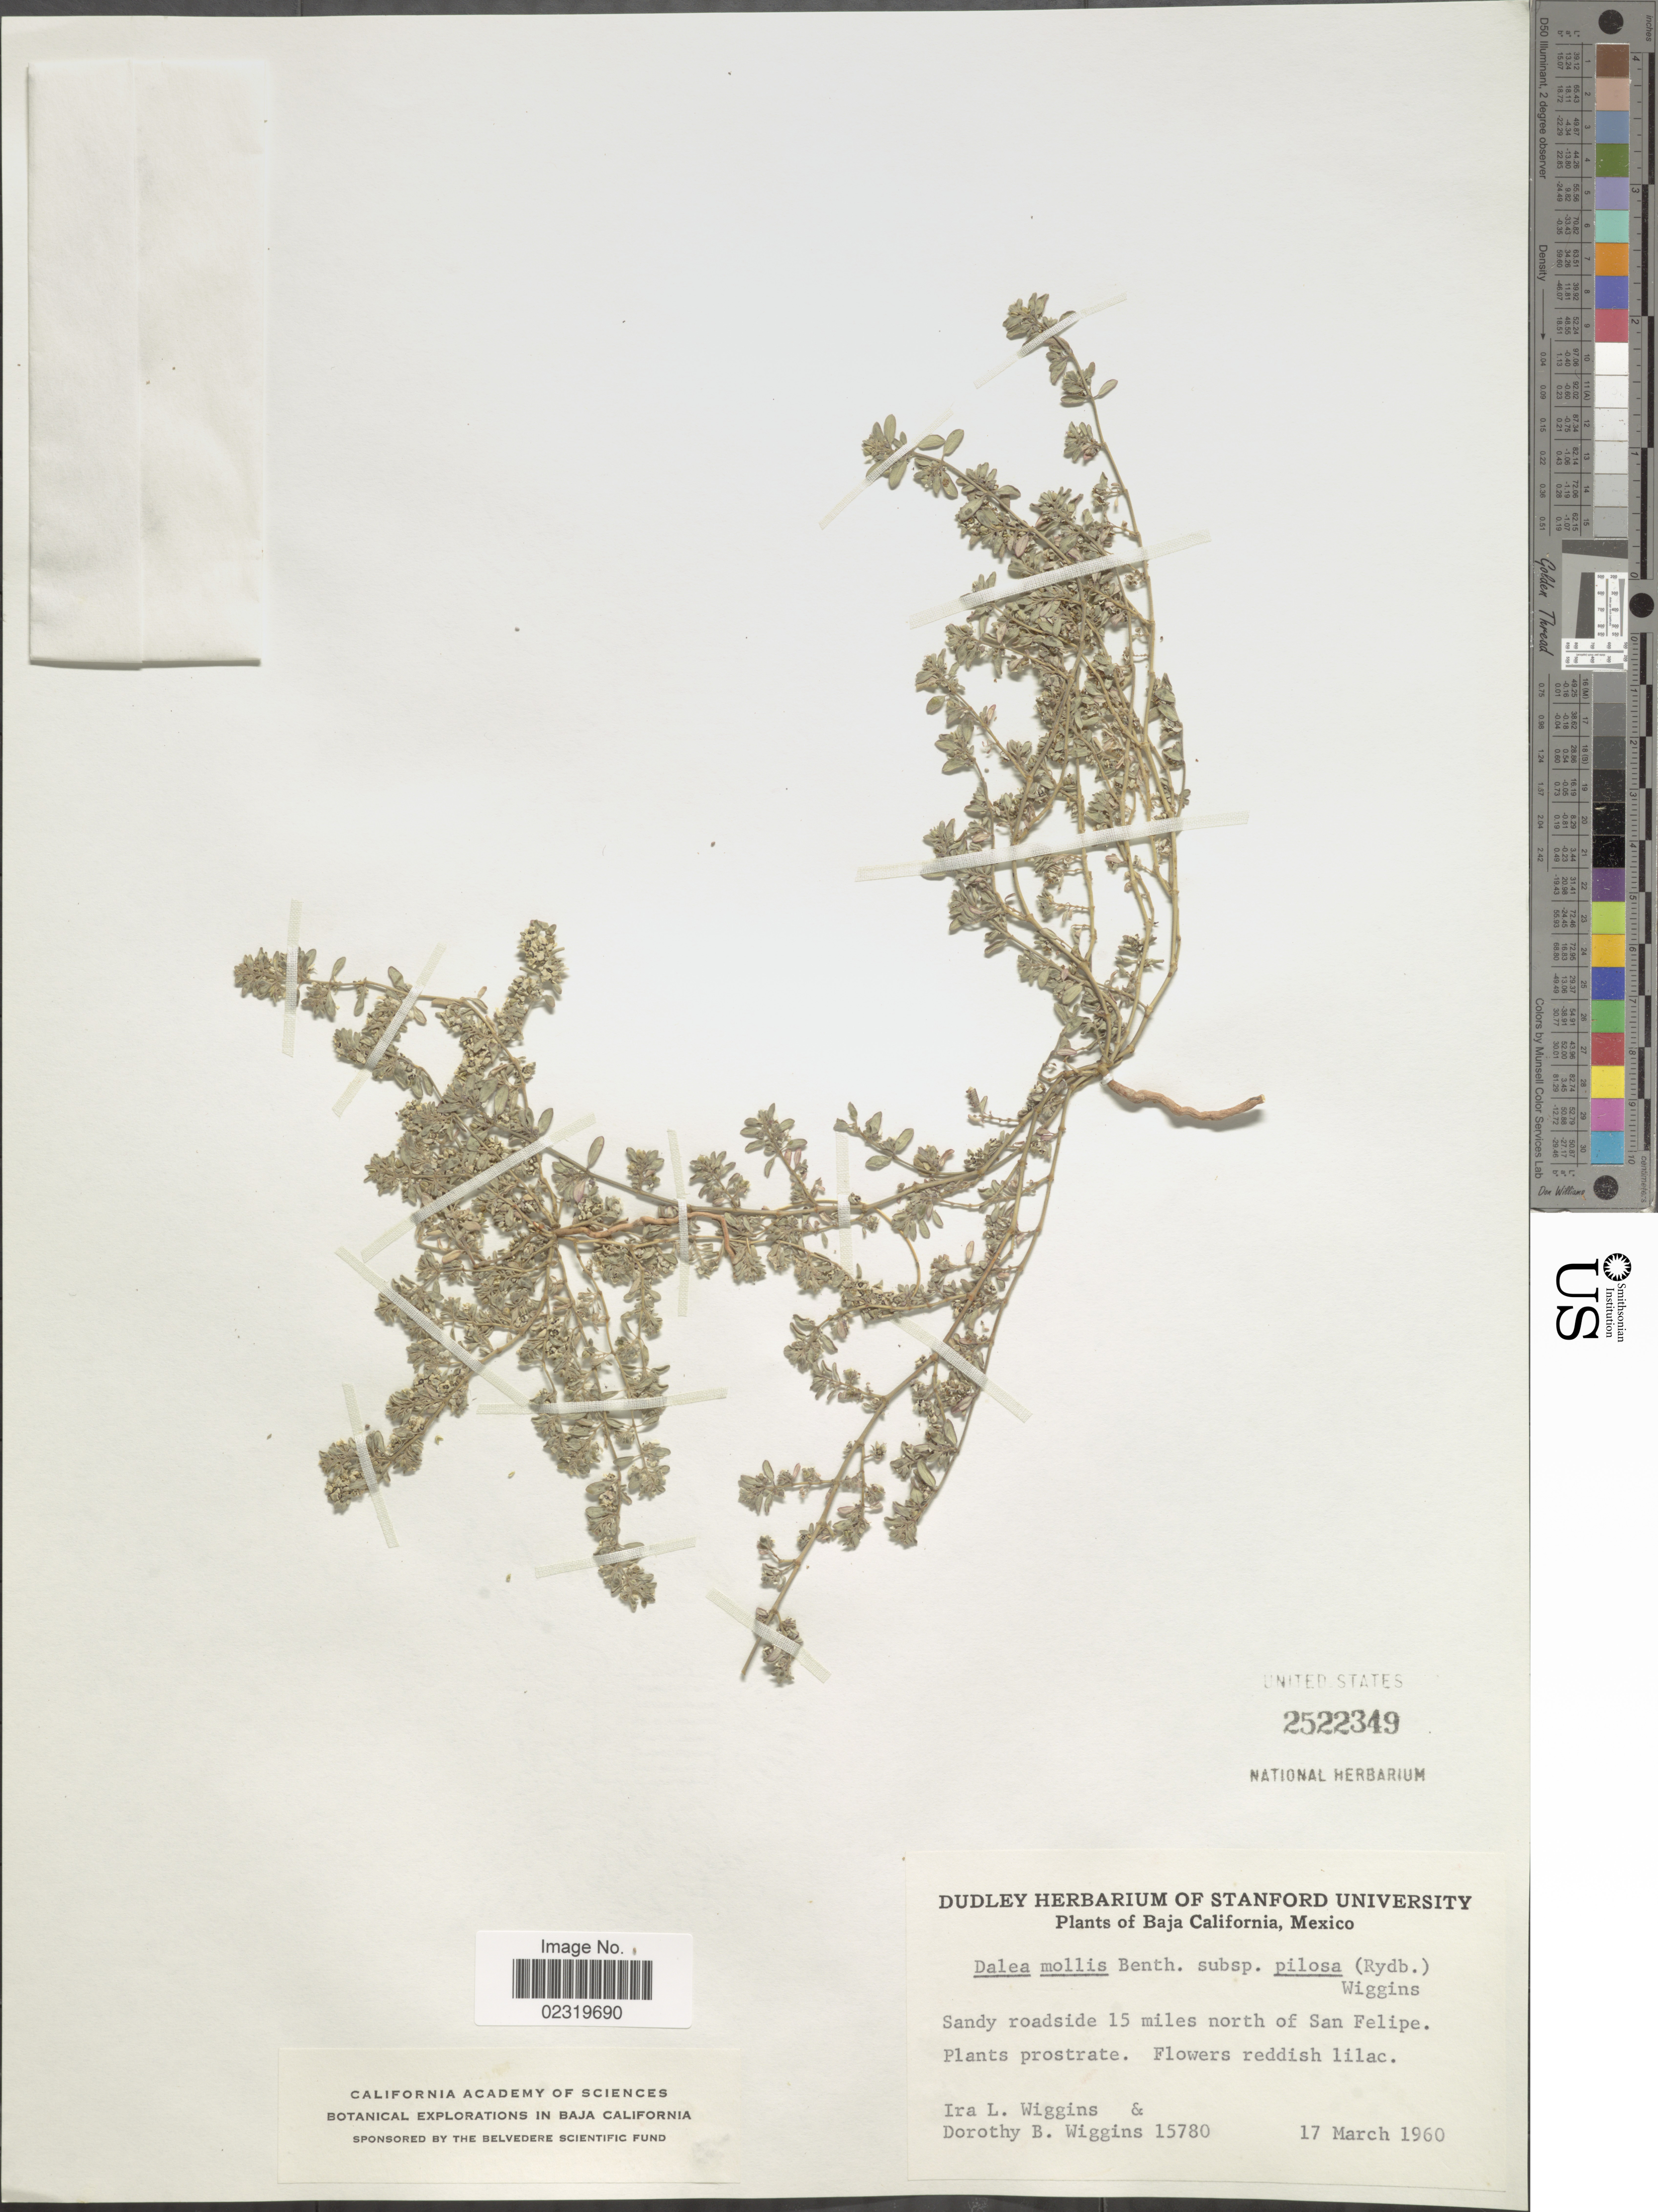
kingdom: Plantae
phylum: Tracheophyta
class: Magnoliopsida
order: Fabales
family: Fabaceae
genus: Dalea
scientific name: Dalea mollis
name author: Benth.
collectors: I. L. Wiggins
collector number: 15780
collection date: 1960-03-17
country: Mexico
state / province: Baja California Norte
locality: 15 miles north of San Felipe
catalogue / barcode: US 2522349